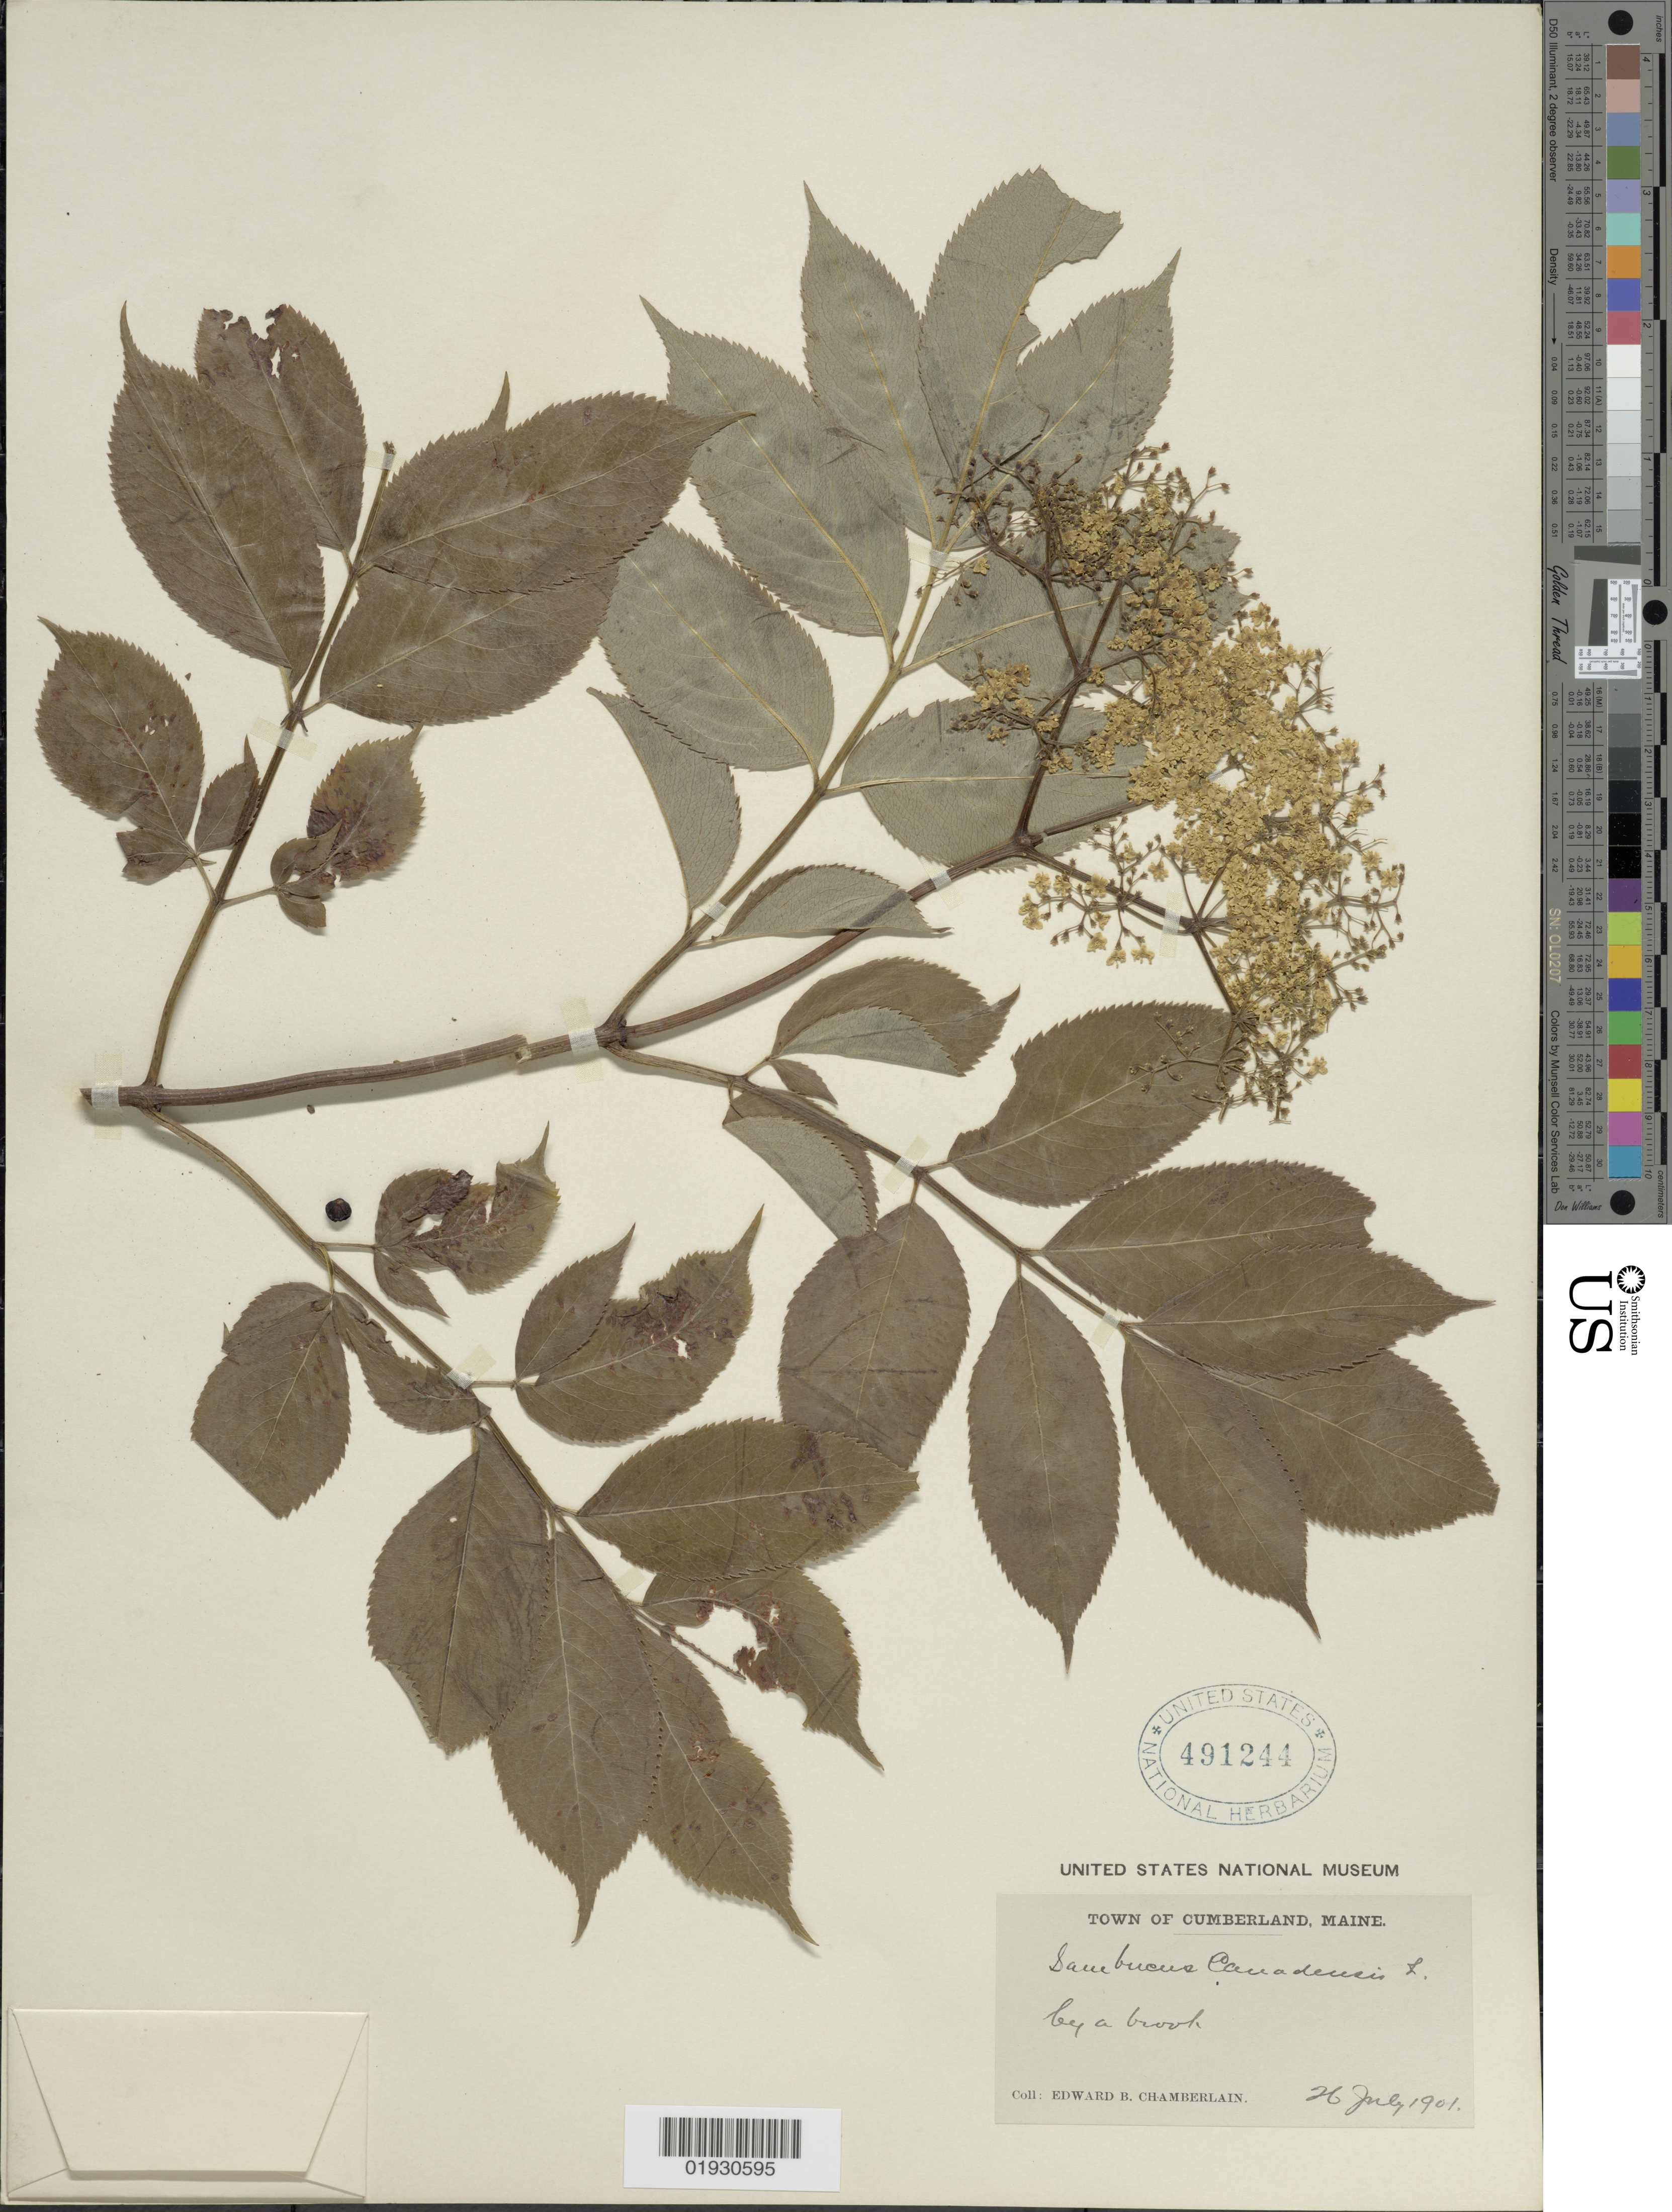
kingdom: Plantae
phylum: Tracheophyta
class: Magnoliopsida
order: Dipsacales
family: Viburnaceae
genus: Sambucus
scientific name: Sambucus canadensis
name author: L.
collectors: E. Chamberlain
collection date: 1901-07-26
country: United States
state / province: Maine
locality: Town of Cumberland.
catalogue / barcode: US 491244